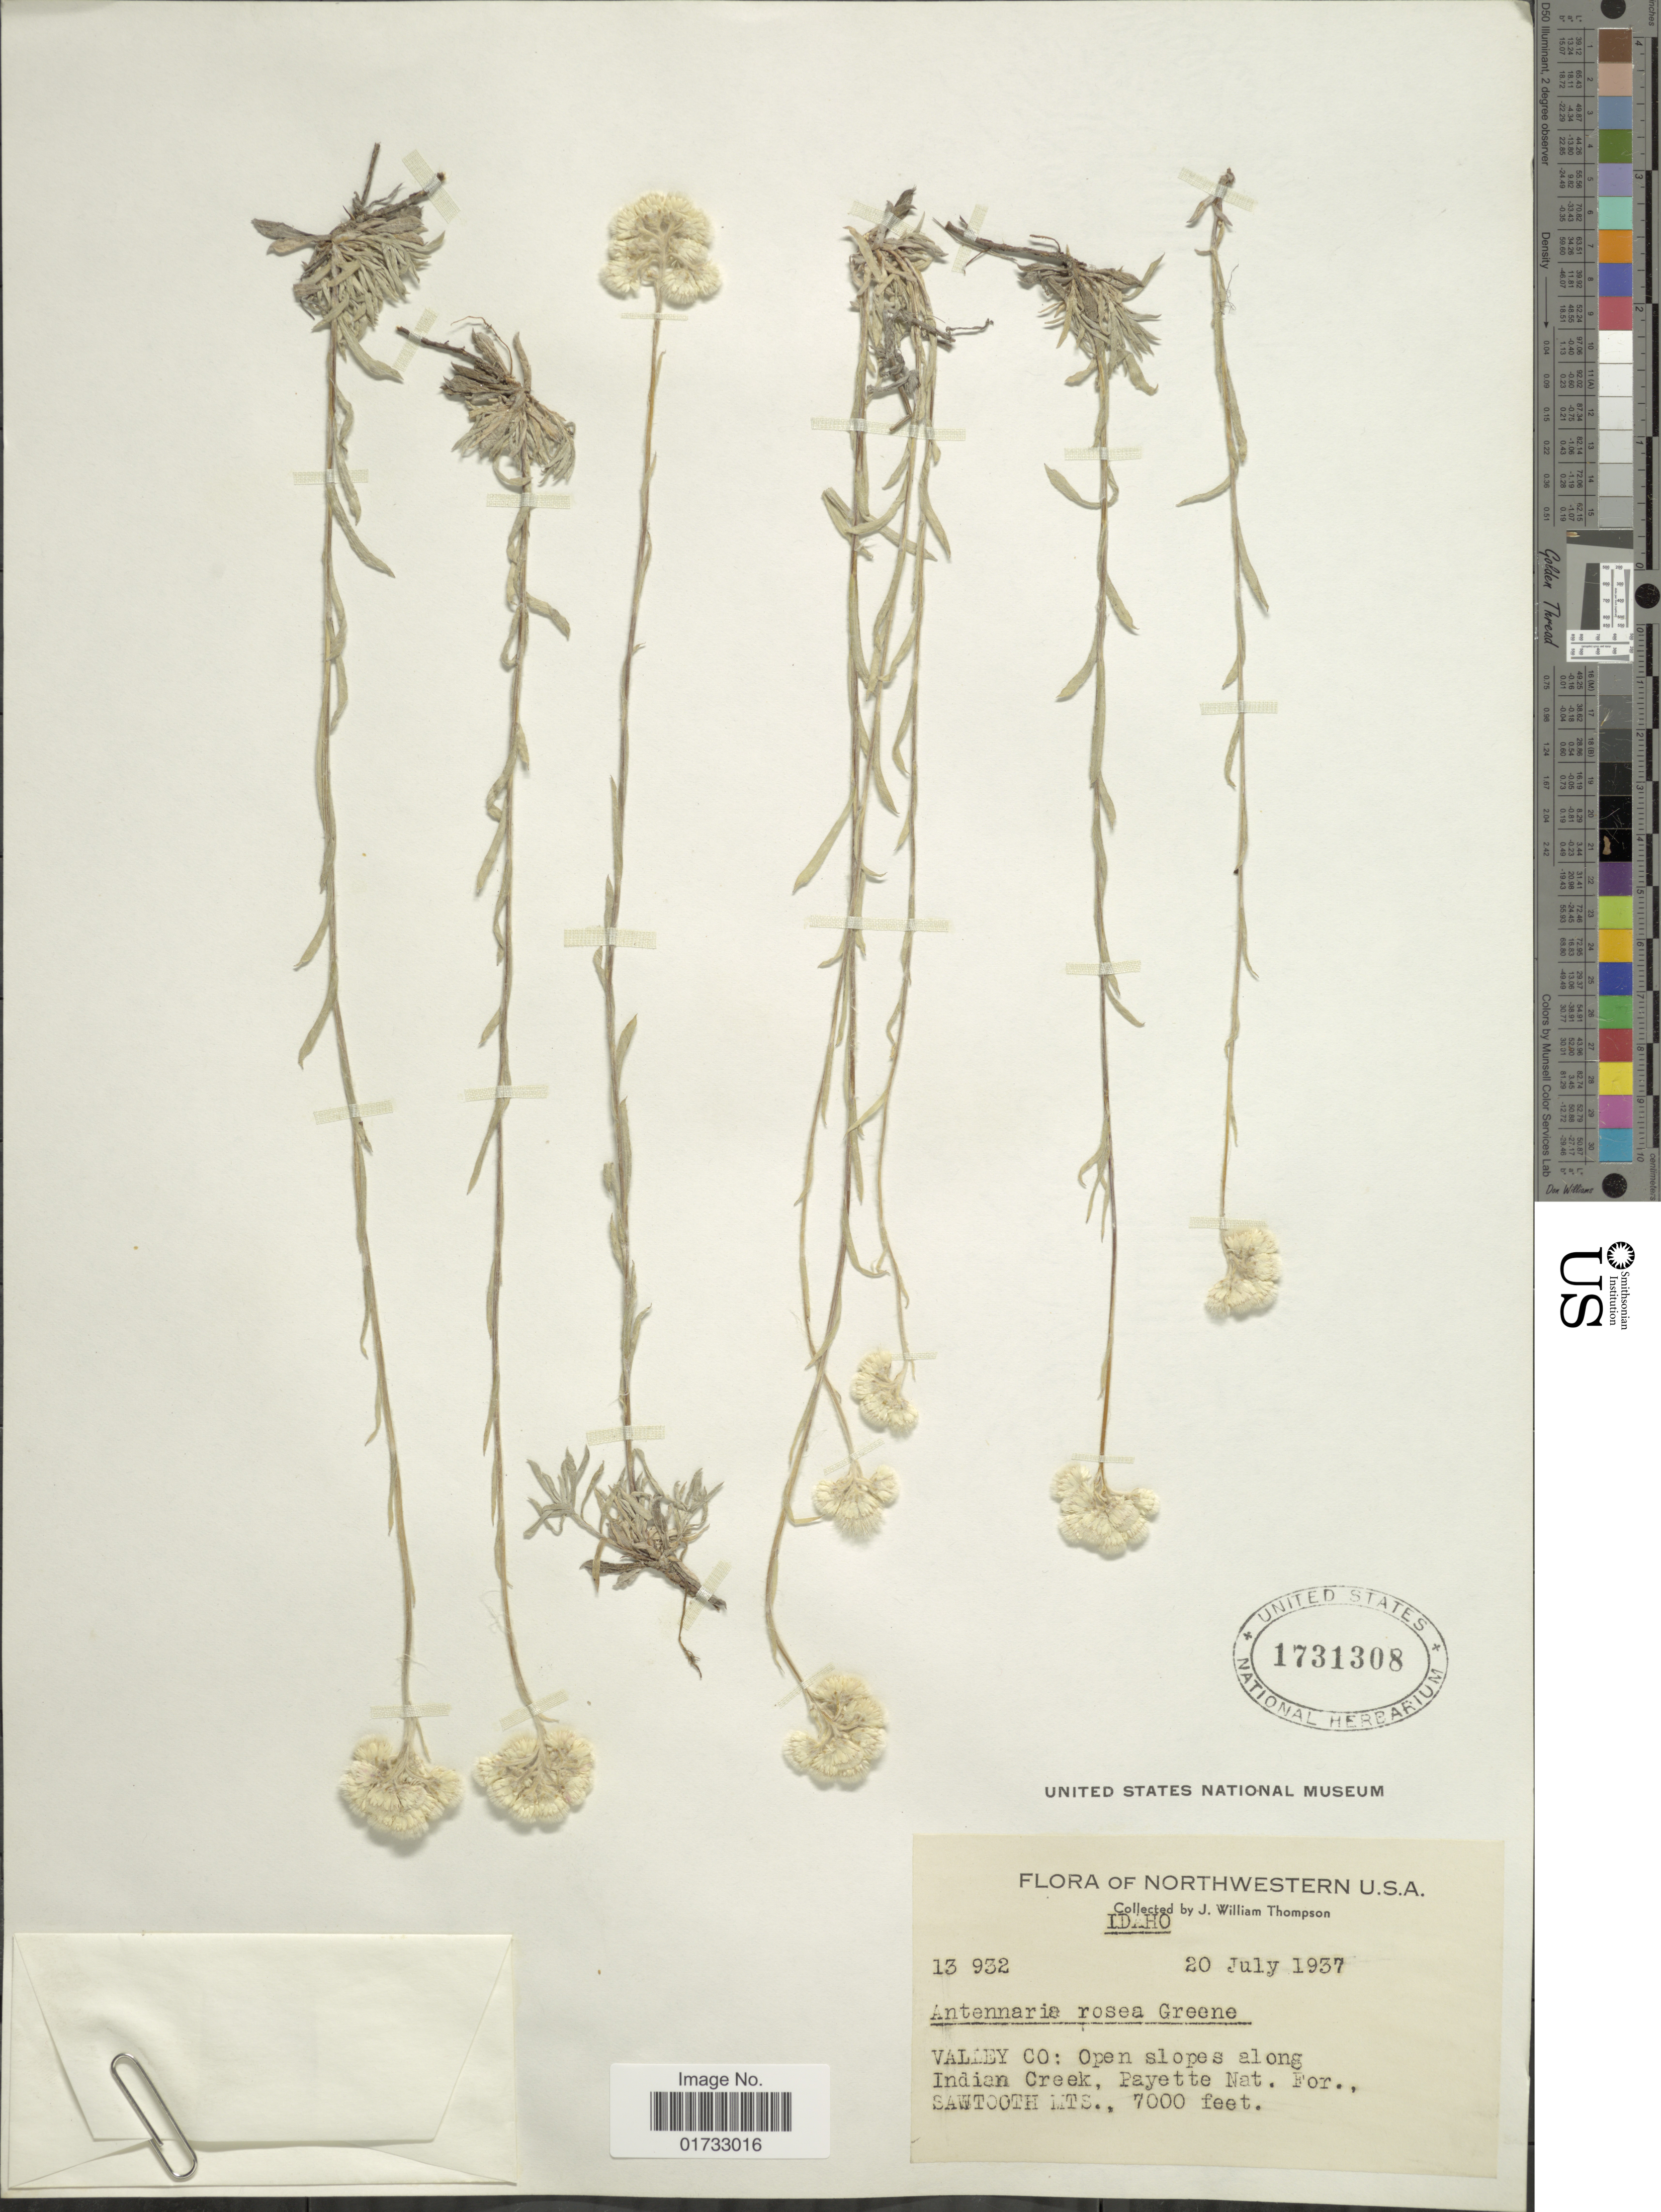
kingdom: Plantae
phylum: Tracheophyta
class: Magnoliopsida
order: Asterales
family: Asteraceae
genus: Antennaria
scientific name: Antennaria rosea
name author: Greene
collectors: J. W. Thompson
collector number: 13932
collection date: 1937-07-20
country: United States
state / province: Idaho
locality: Northwestern U.S.A., Valley Co: open slopes along Indian Creek, Payette Nat. For., Sawtooth Mts.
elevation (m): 2134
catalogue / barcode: US 1731308